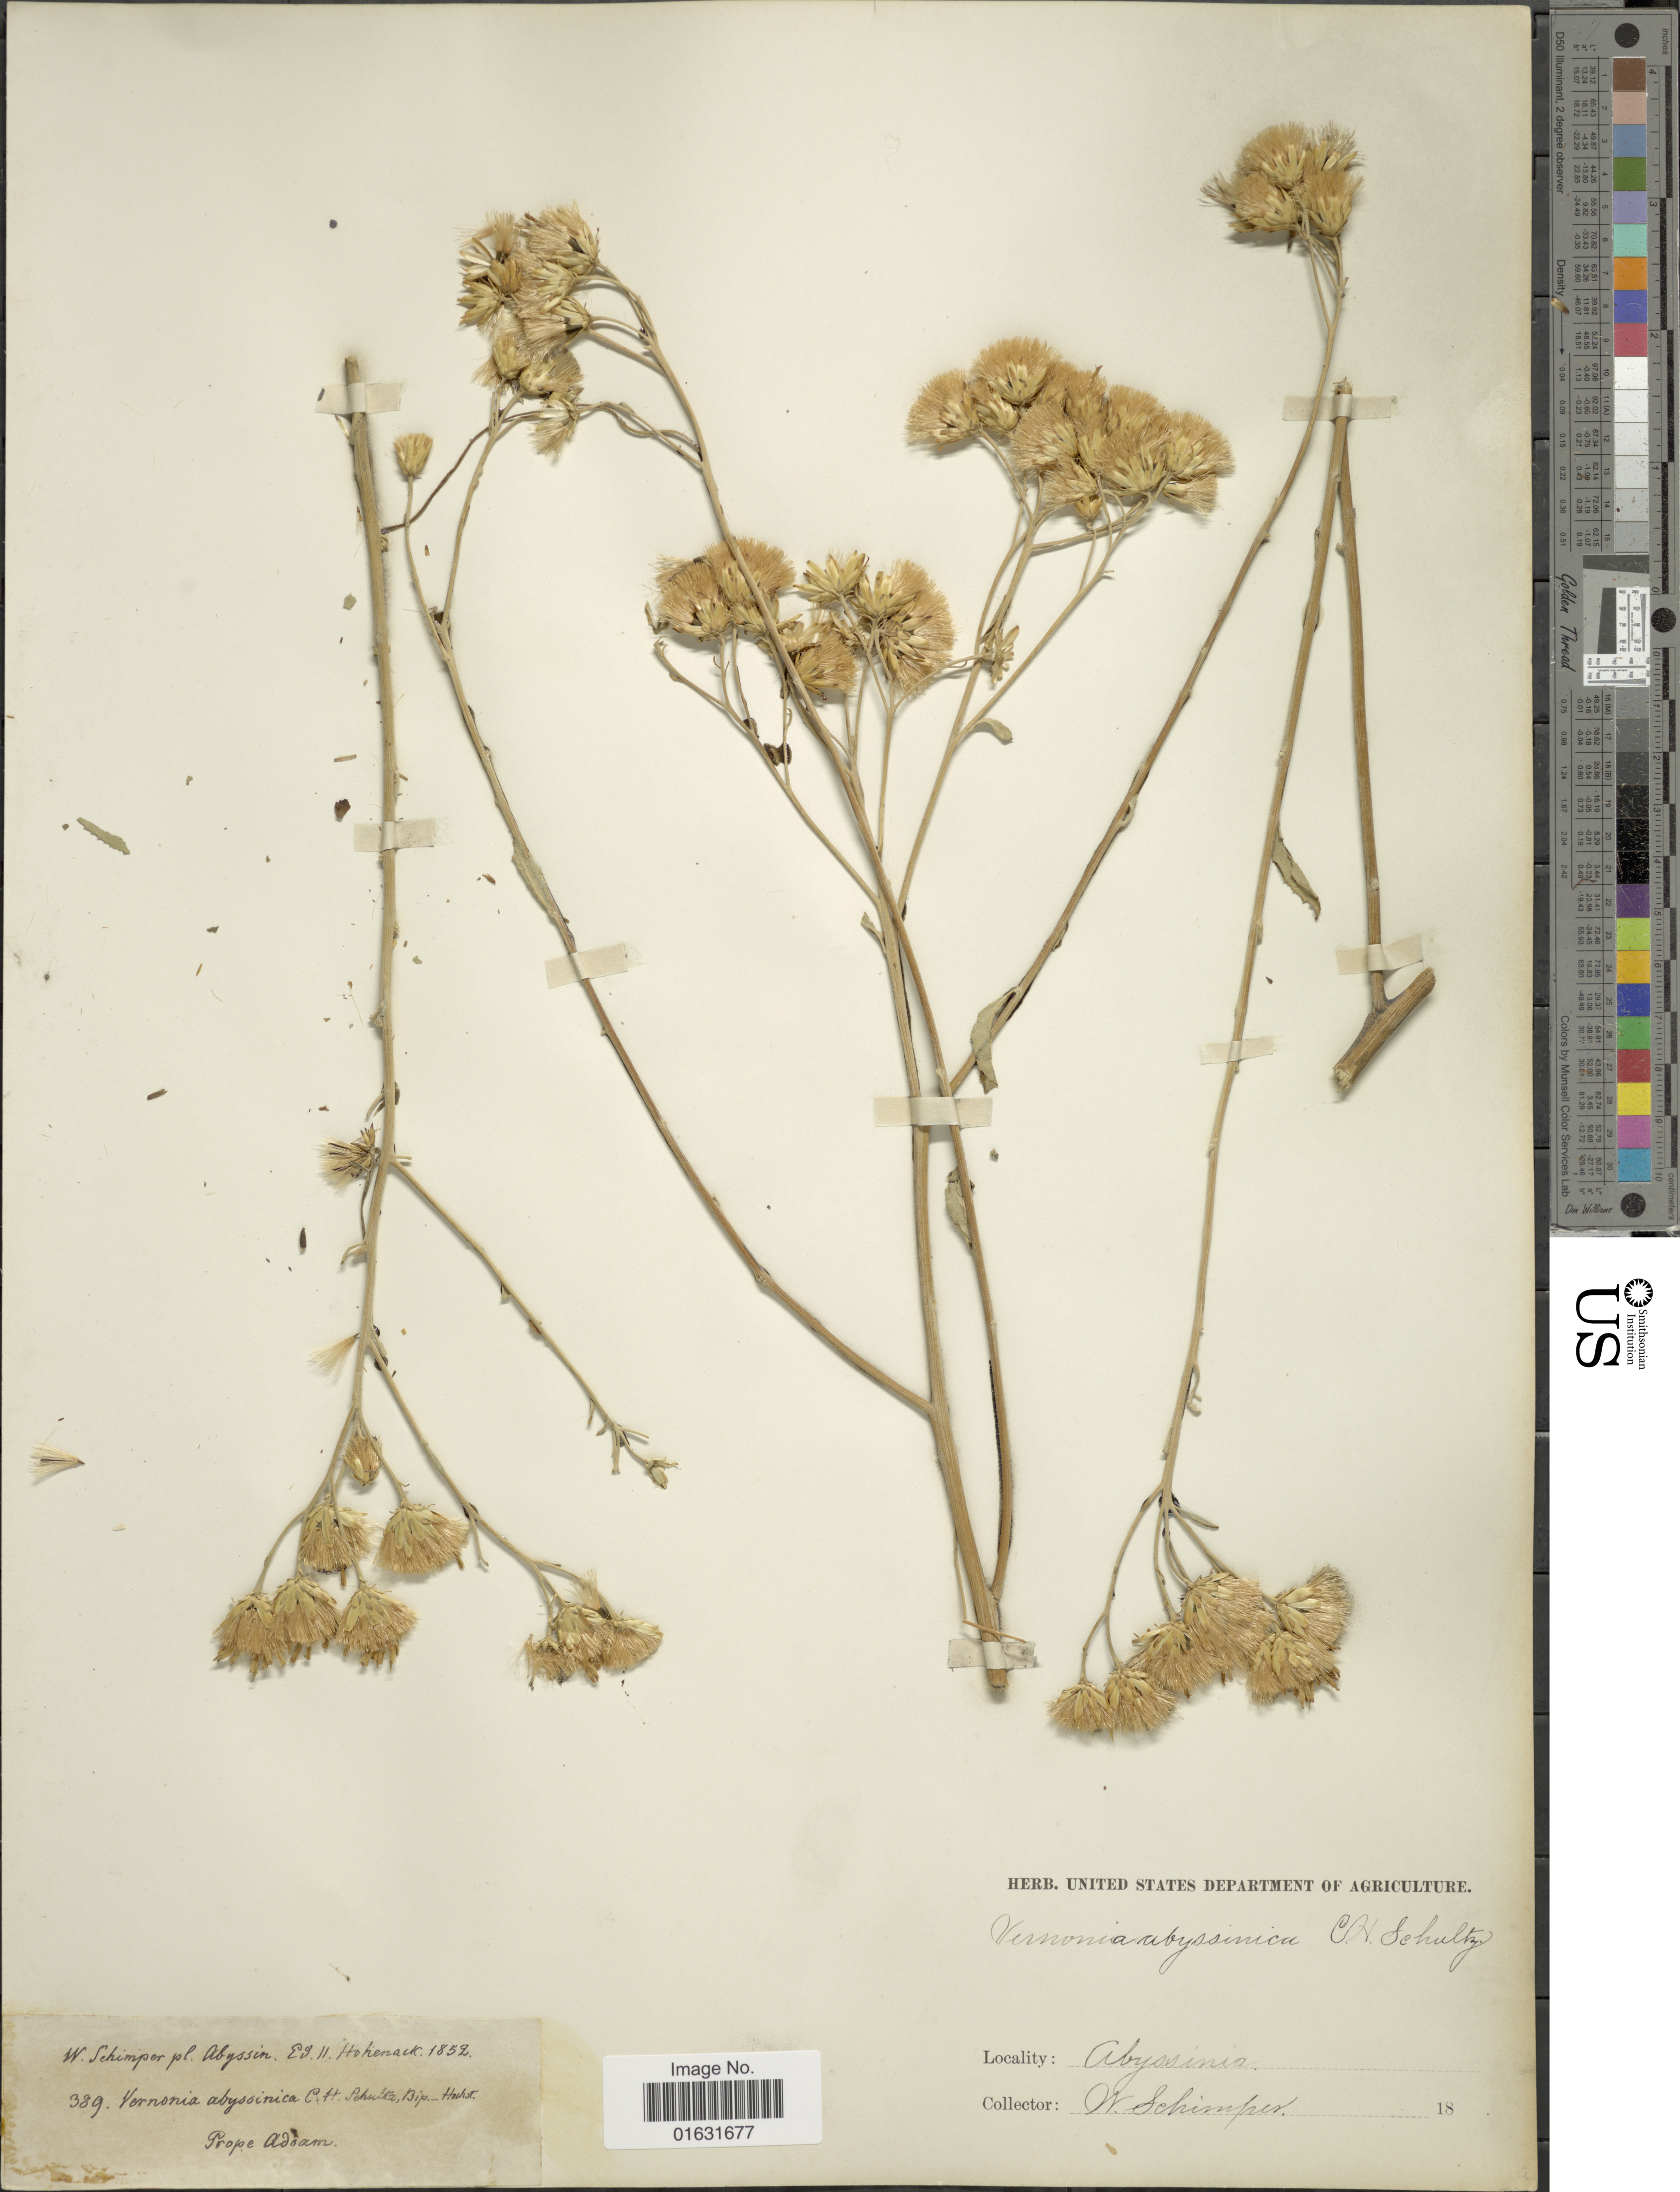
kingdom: Plantae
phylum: Tracheophyta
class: Magnoliopsida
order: Asterales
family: Asteraceae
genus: Baccharoides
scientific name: Baccharoides schimperi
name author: (DC.) Isawumi et al.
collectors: W. Schimper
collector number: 389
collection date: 1852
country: Ethiopia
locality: Abyssinia, Prope Adoam.